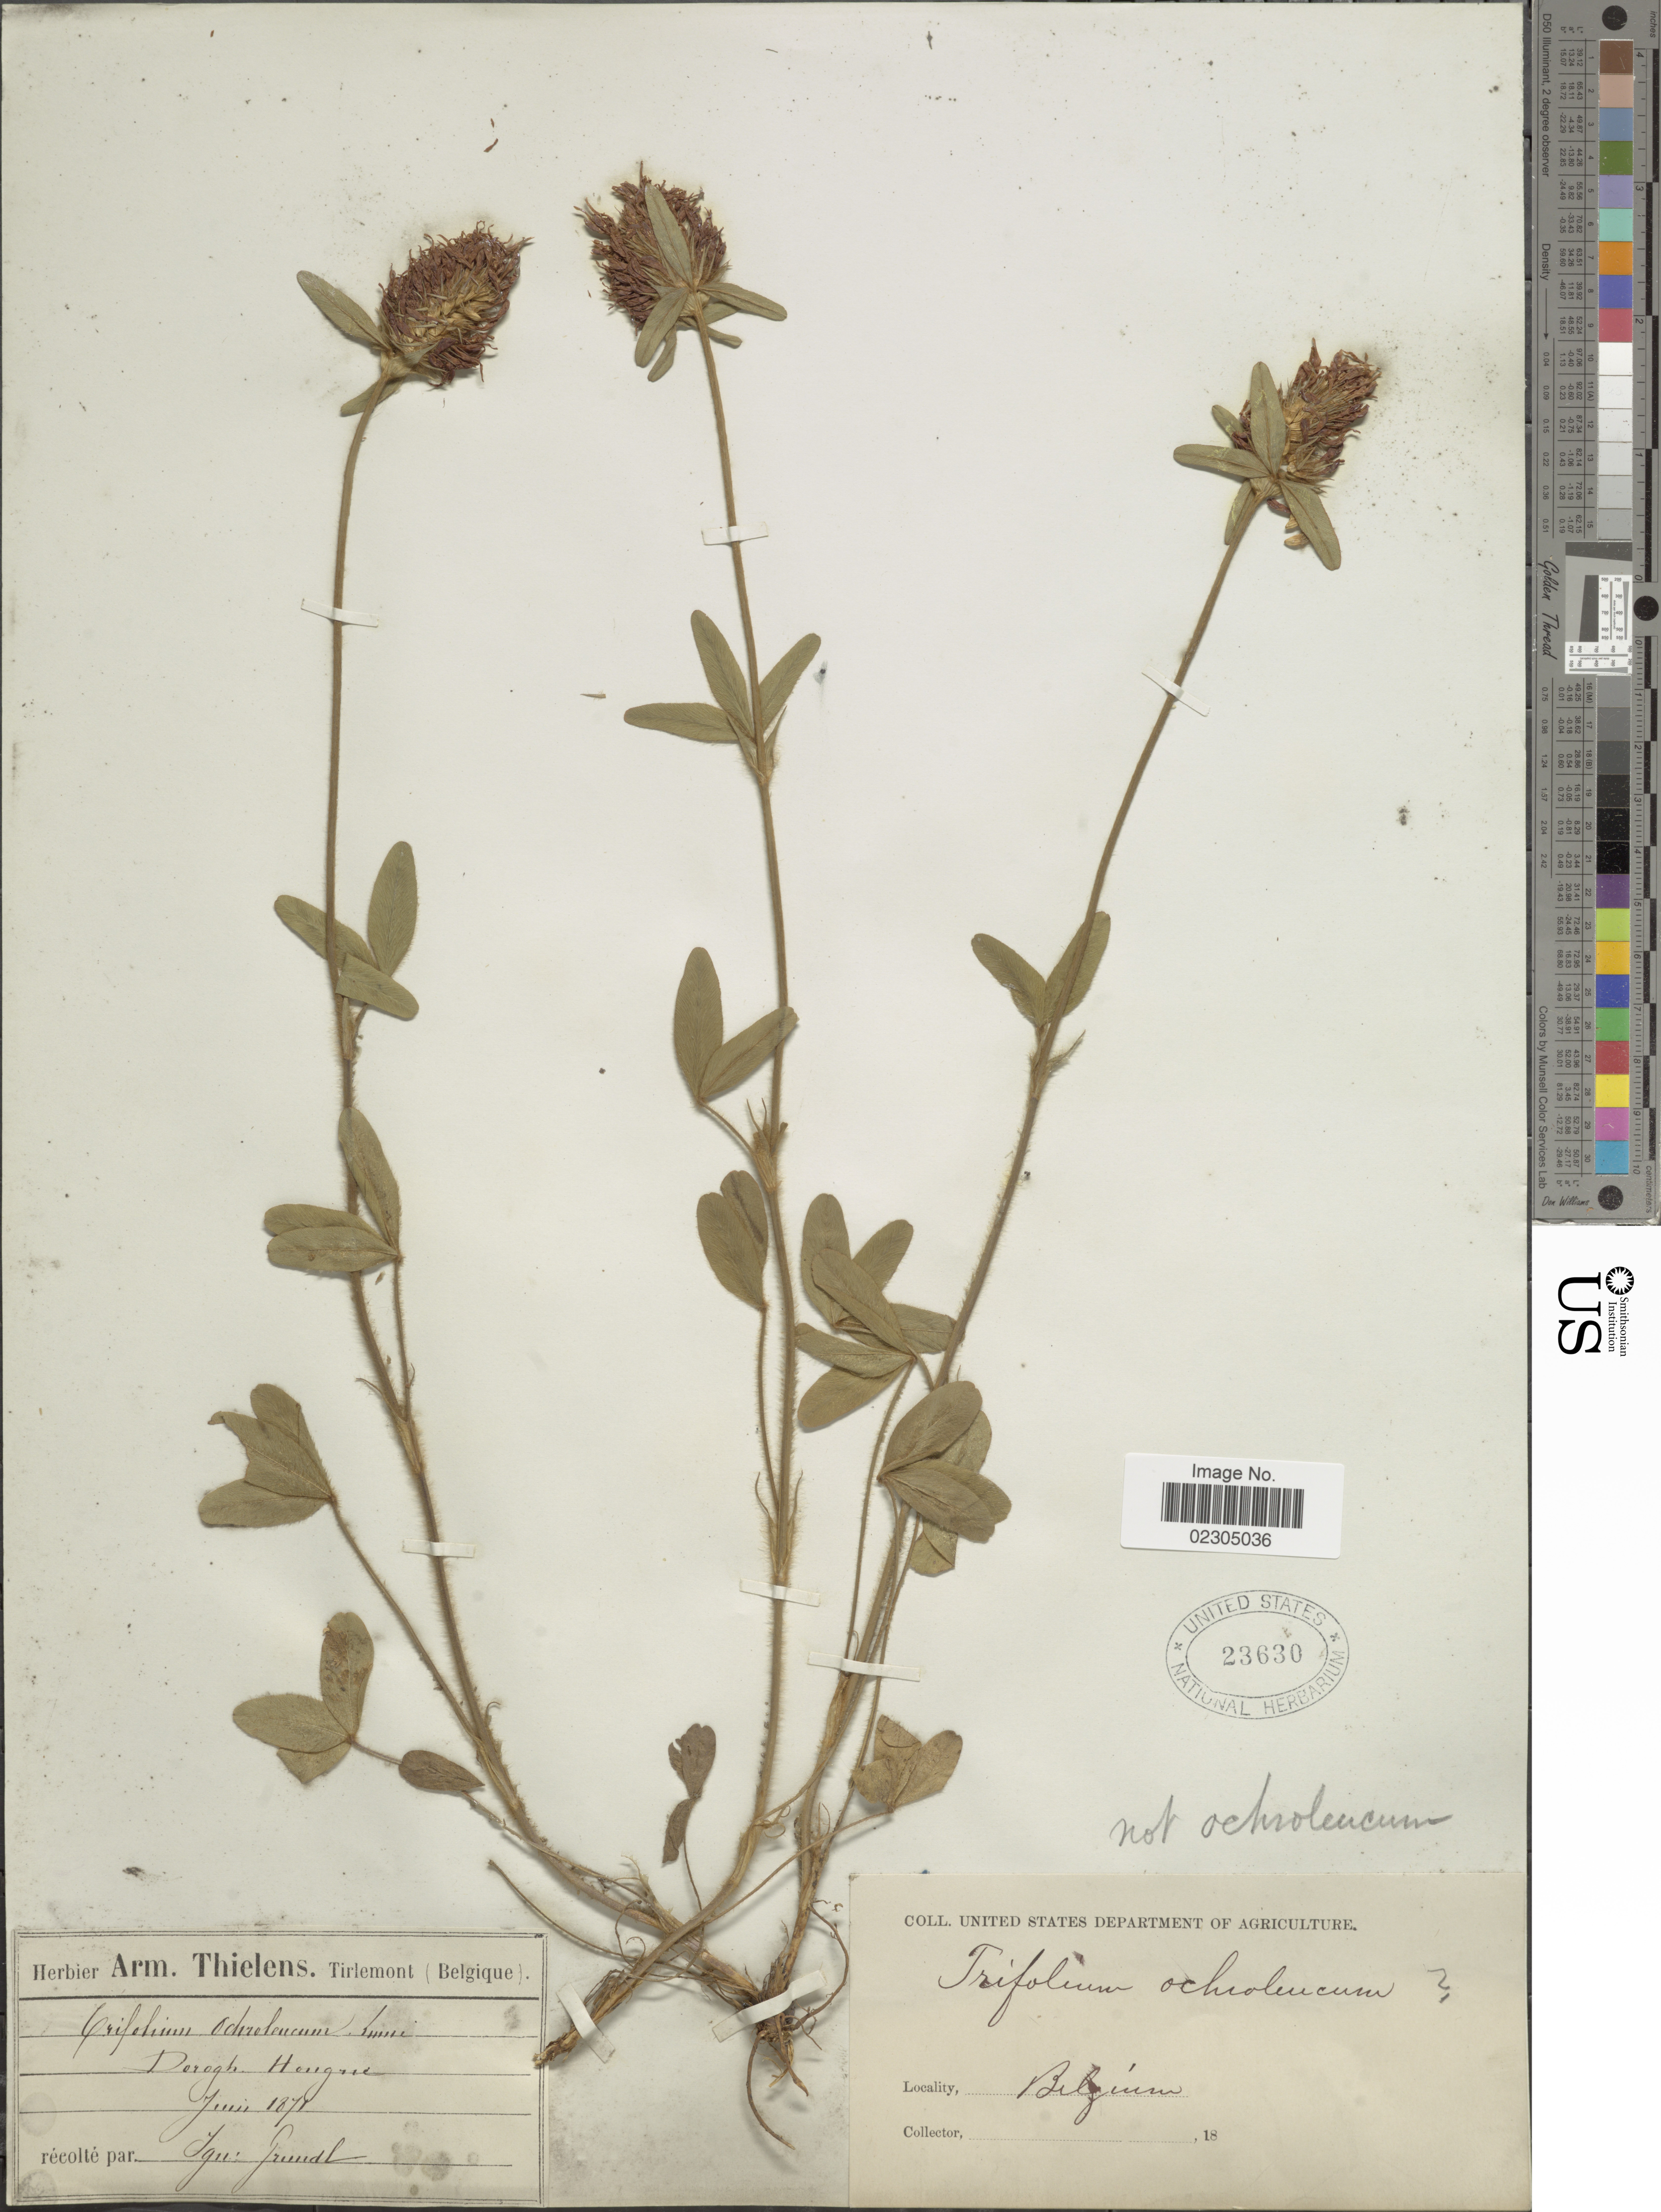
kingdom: Plantae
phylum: Tracheophyta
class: Magnoliopsida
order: Fabales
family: Fabaceae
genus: Trifolium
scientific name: Trifolium sp.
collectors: ex herb. Armand Thielens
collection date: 1871-06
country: Belgium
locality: Dorogh Hongue. Ign. Grundl [interpreted]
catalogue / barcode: US 23630